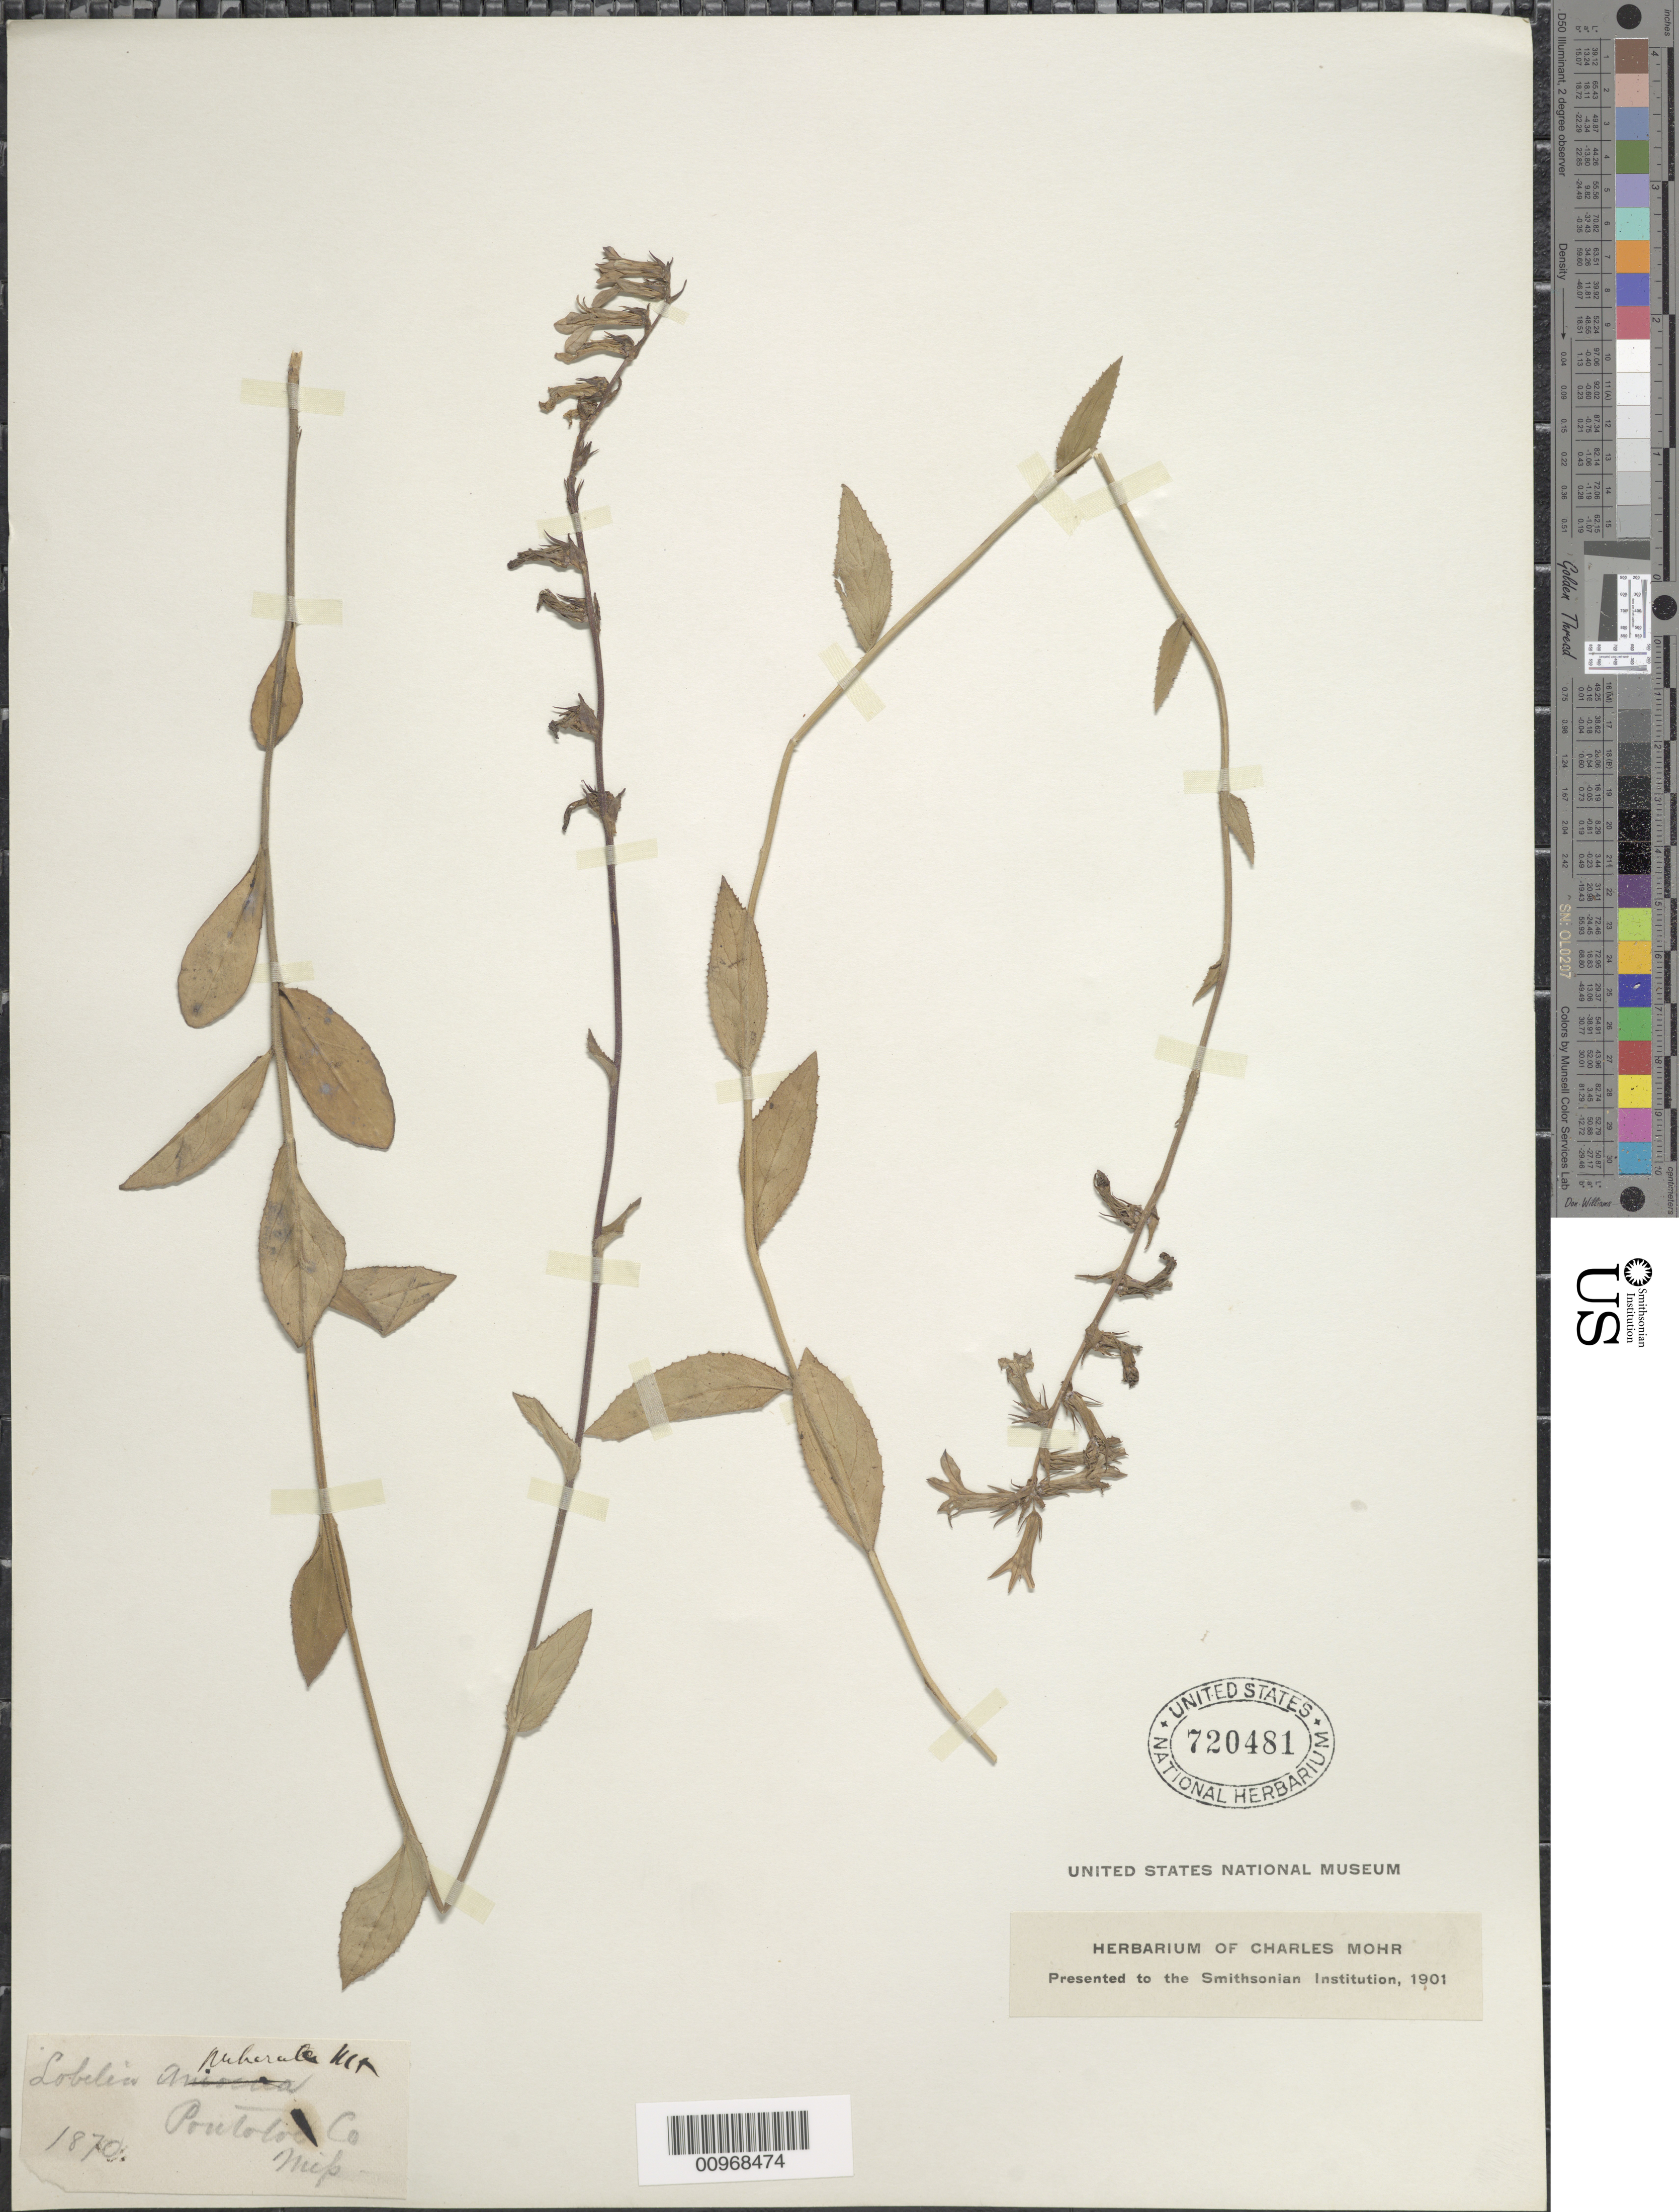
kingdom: Plantae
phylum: Tracheophyta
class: Magnoliopsida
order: Asterales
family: Campanulaceae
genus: Lobelia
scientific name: Lobelia puberula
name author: Michx.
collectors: ex herb. C. Mohr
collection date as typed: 1870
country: United States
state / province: Mississippi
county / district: Pontotoc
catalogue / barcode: US 720481